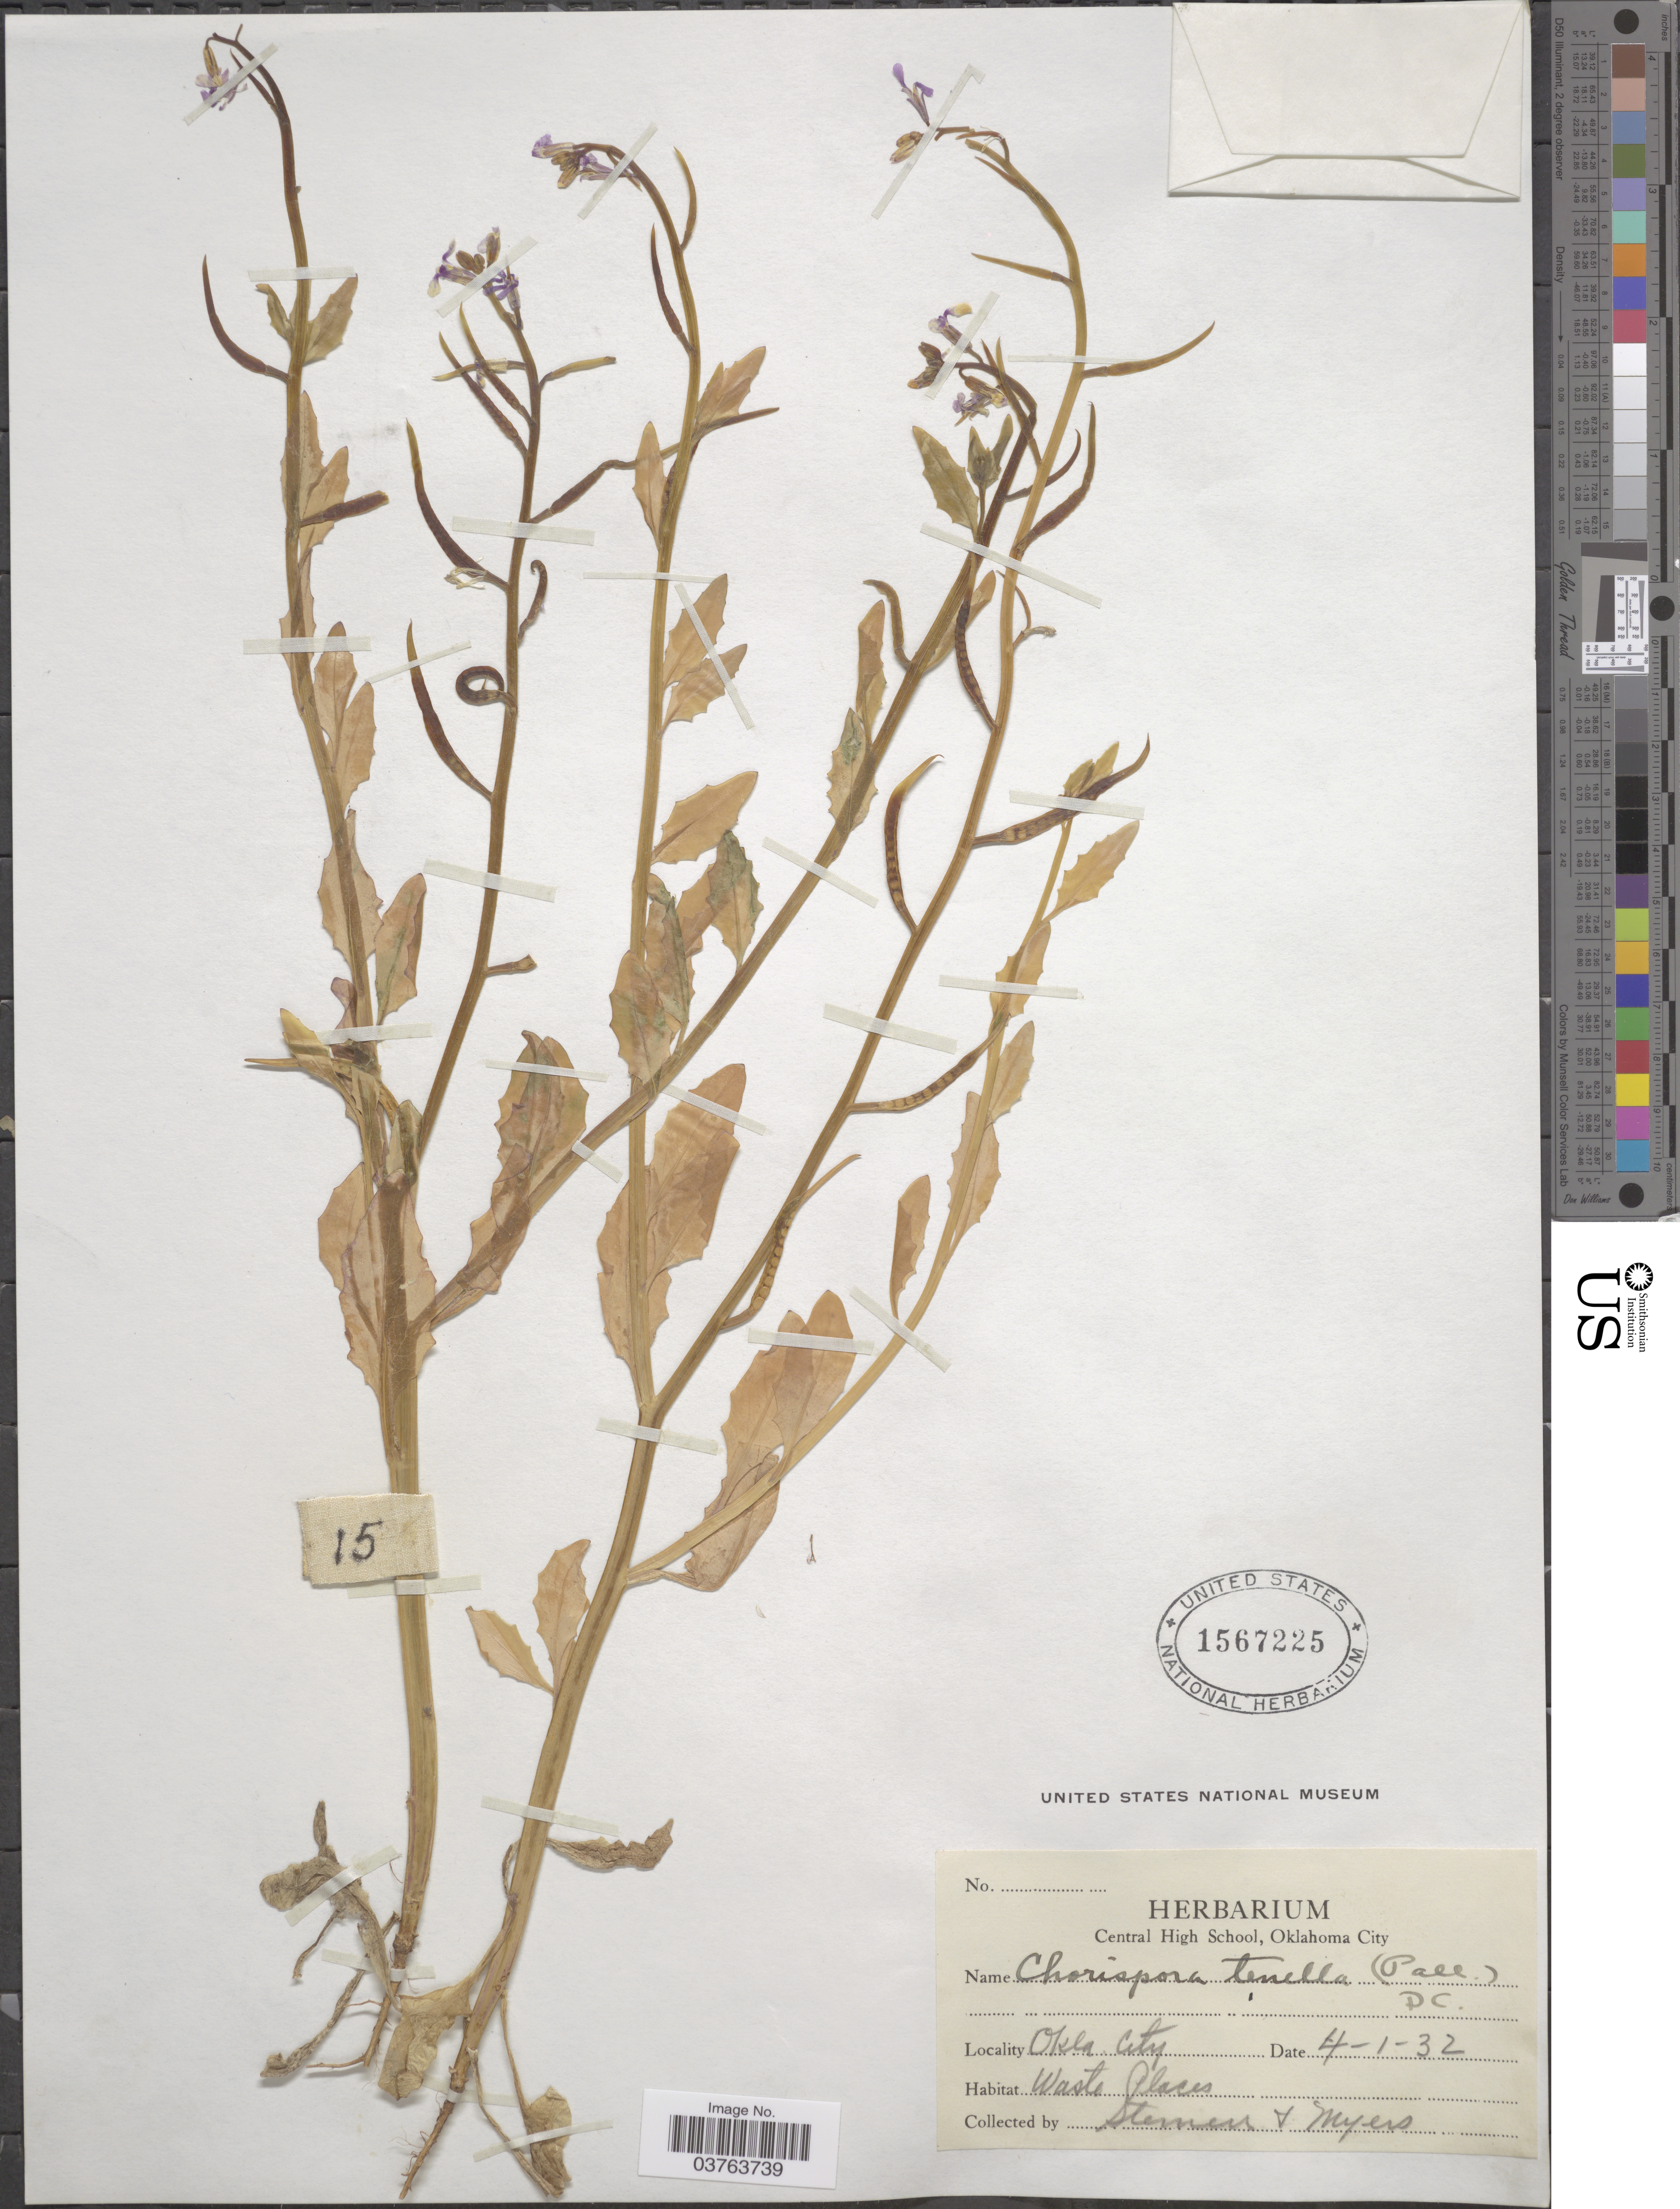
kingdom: Plantae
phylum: Tracheophyta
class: Magnoliopsida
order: Brassicales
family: Brassicaceae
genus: Chorispora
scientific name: Chorispora tenella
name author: DC.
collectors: Stemen & Myers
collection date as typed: Transcribed d/m/y: 1/4/32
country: United States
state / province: Oklahoma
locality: Okla city.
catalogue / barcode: US 1567225